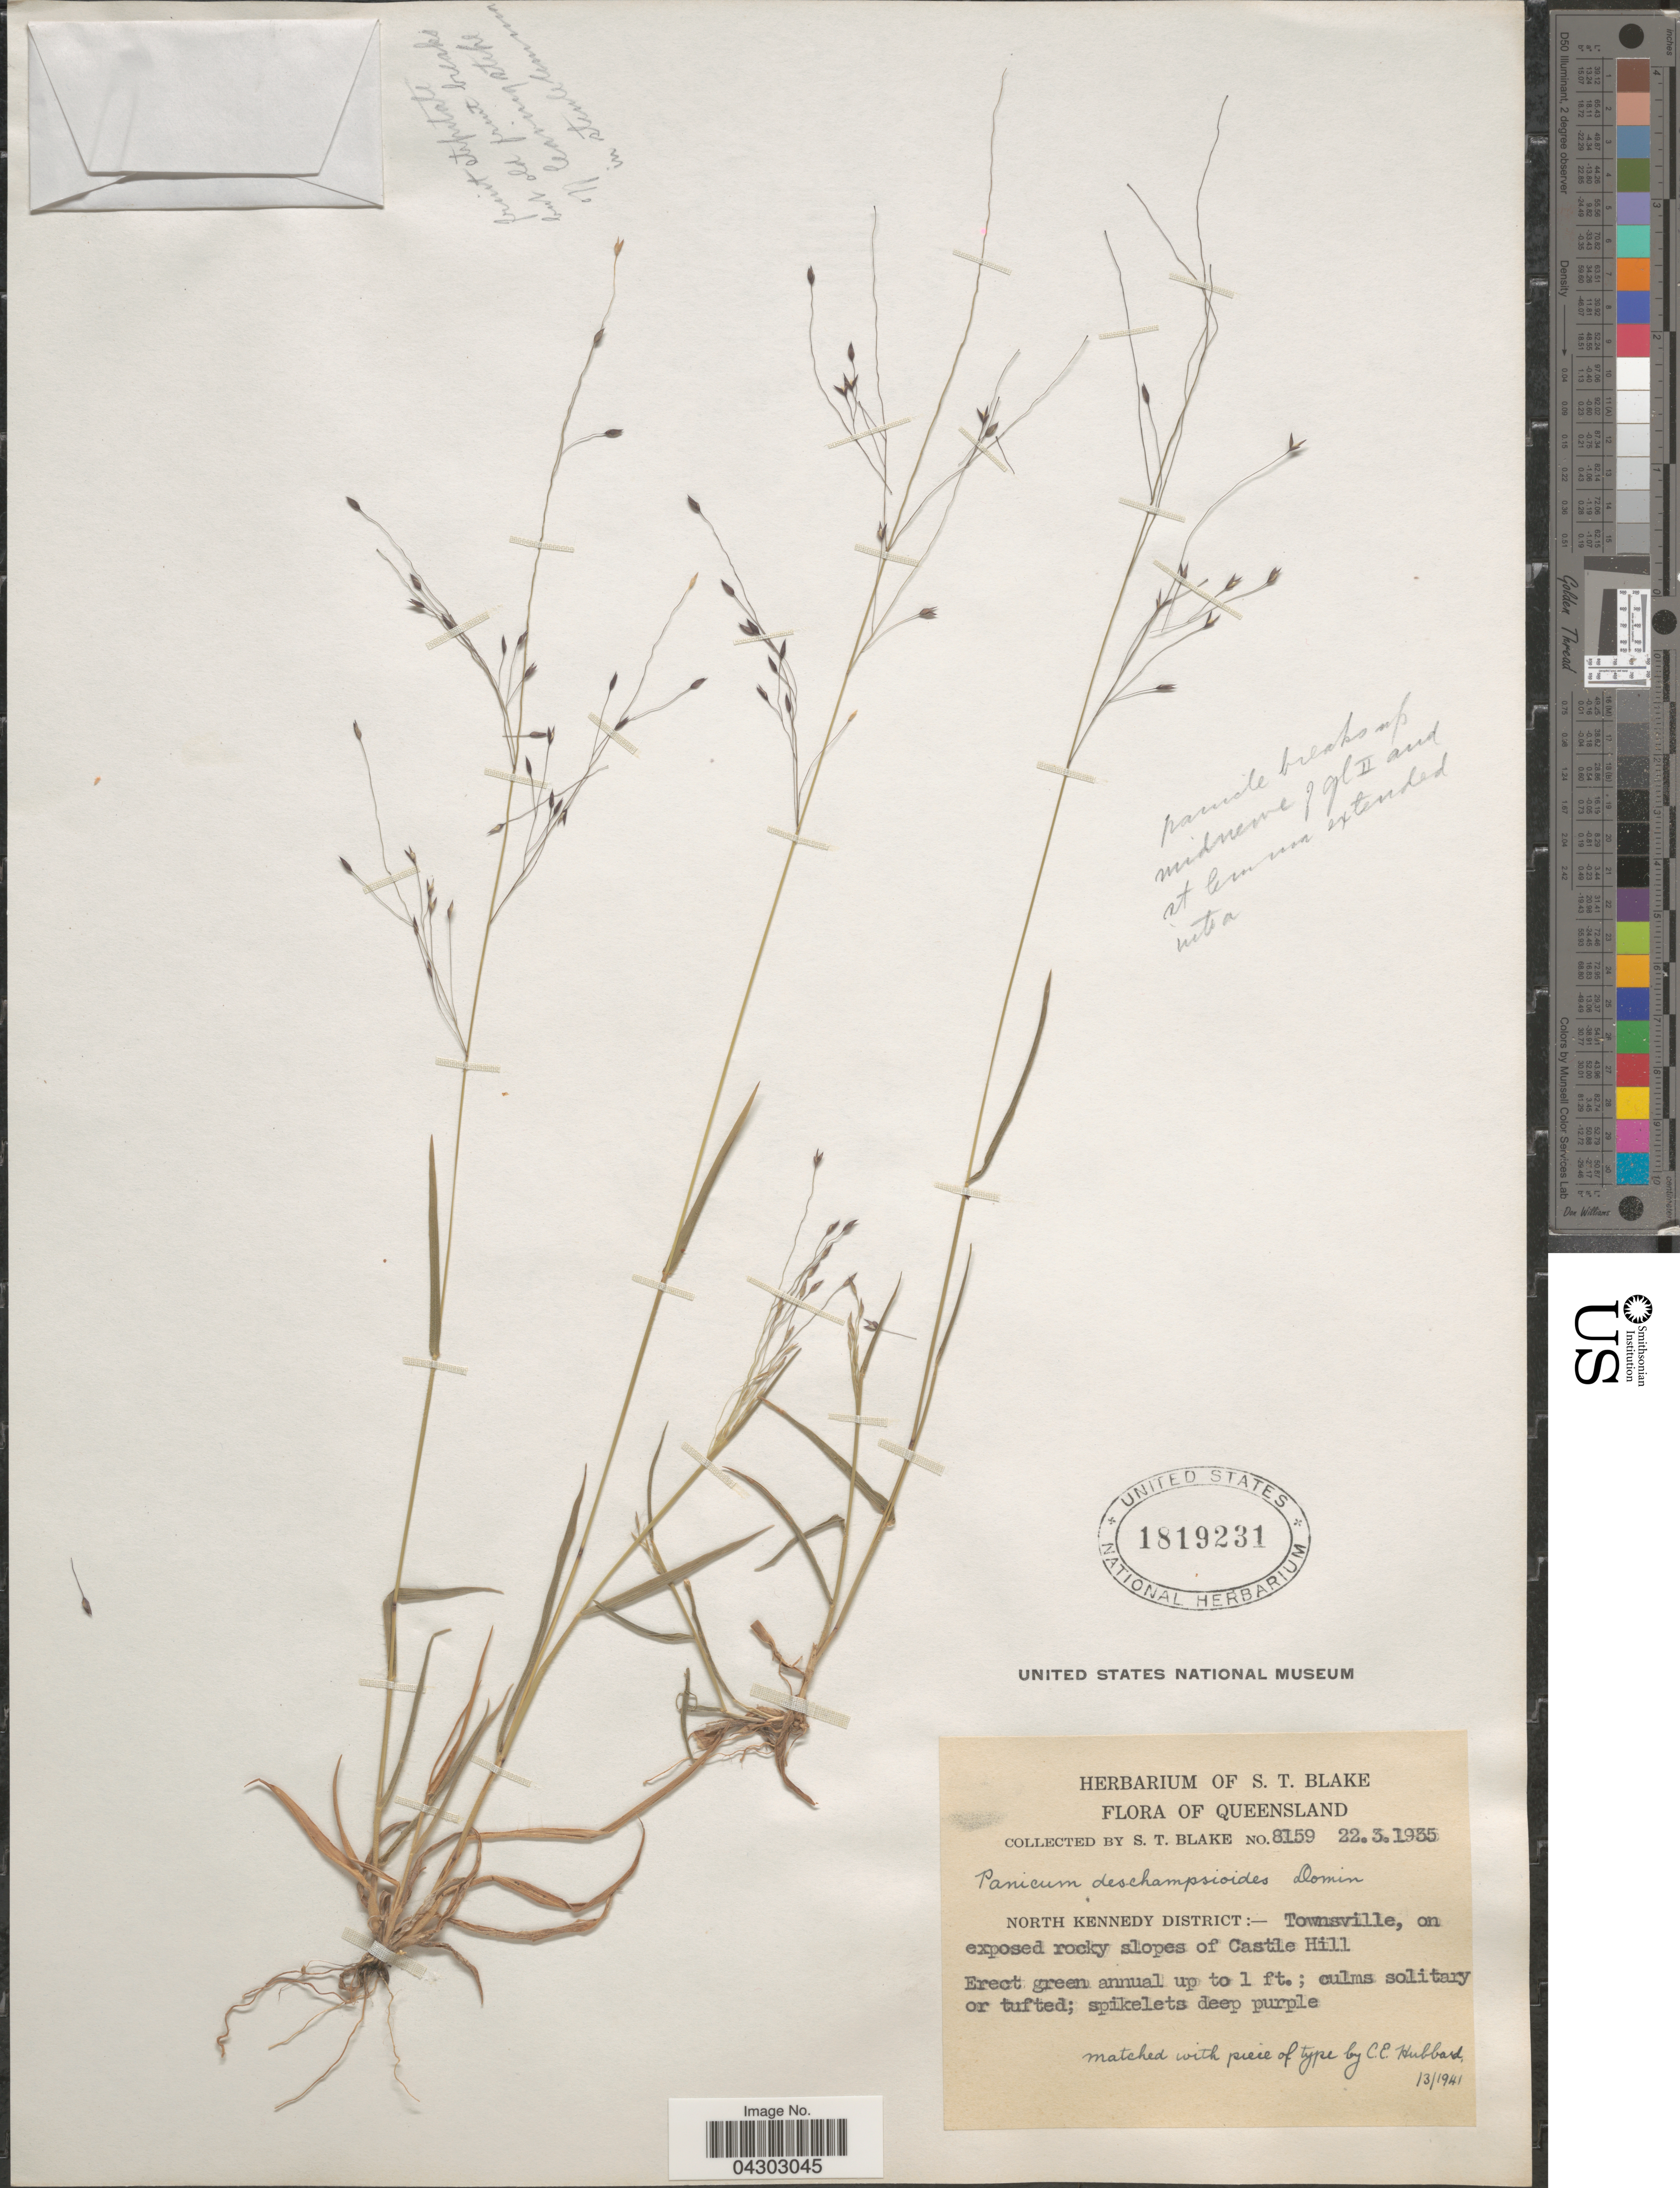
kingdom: Plantae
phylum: Tracheophyta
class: Liliopsida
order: Poales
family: Poaceae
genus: Panicum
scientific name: Panicum deschampsioides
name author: Domin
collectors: S. T. Blake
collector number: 8159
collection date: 1935-03-22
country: Australia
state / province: Queensland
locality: North Kennedy District:- Townsville, on exposed rocky slopes of Castle Hill.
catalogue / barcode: US 1819231